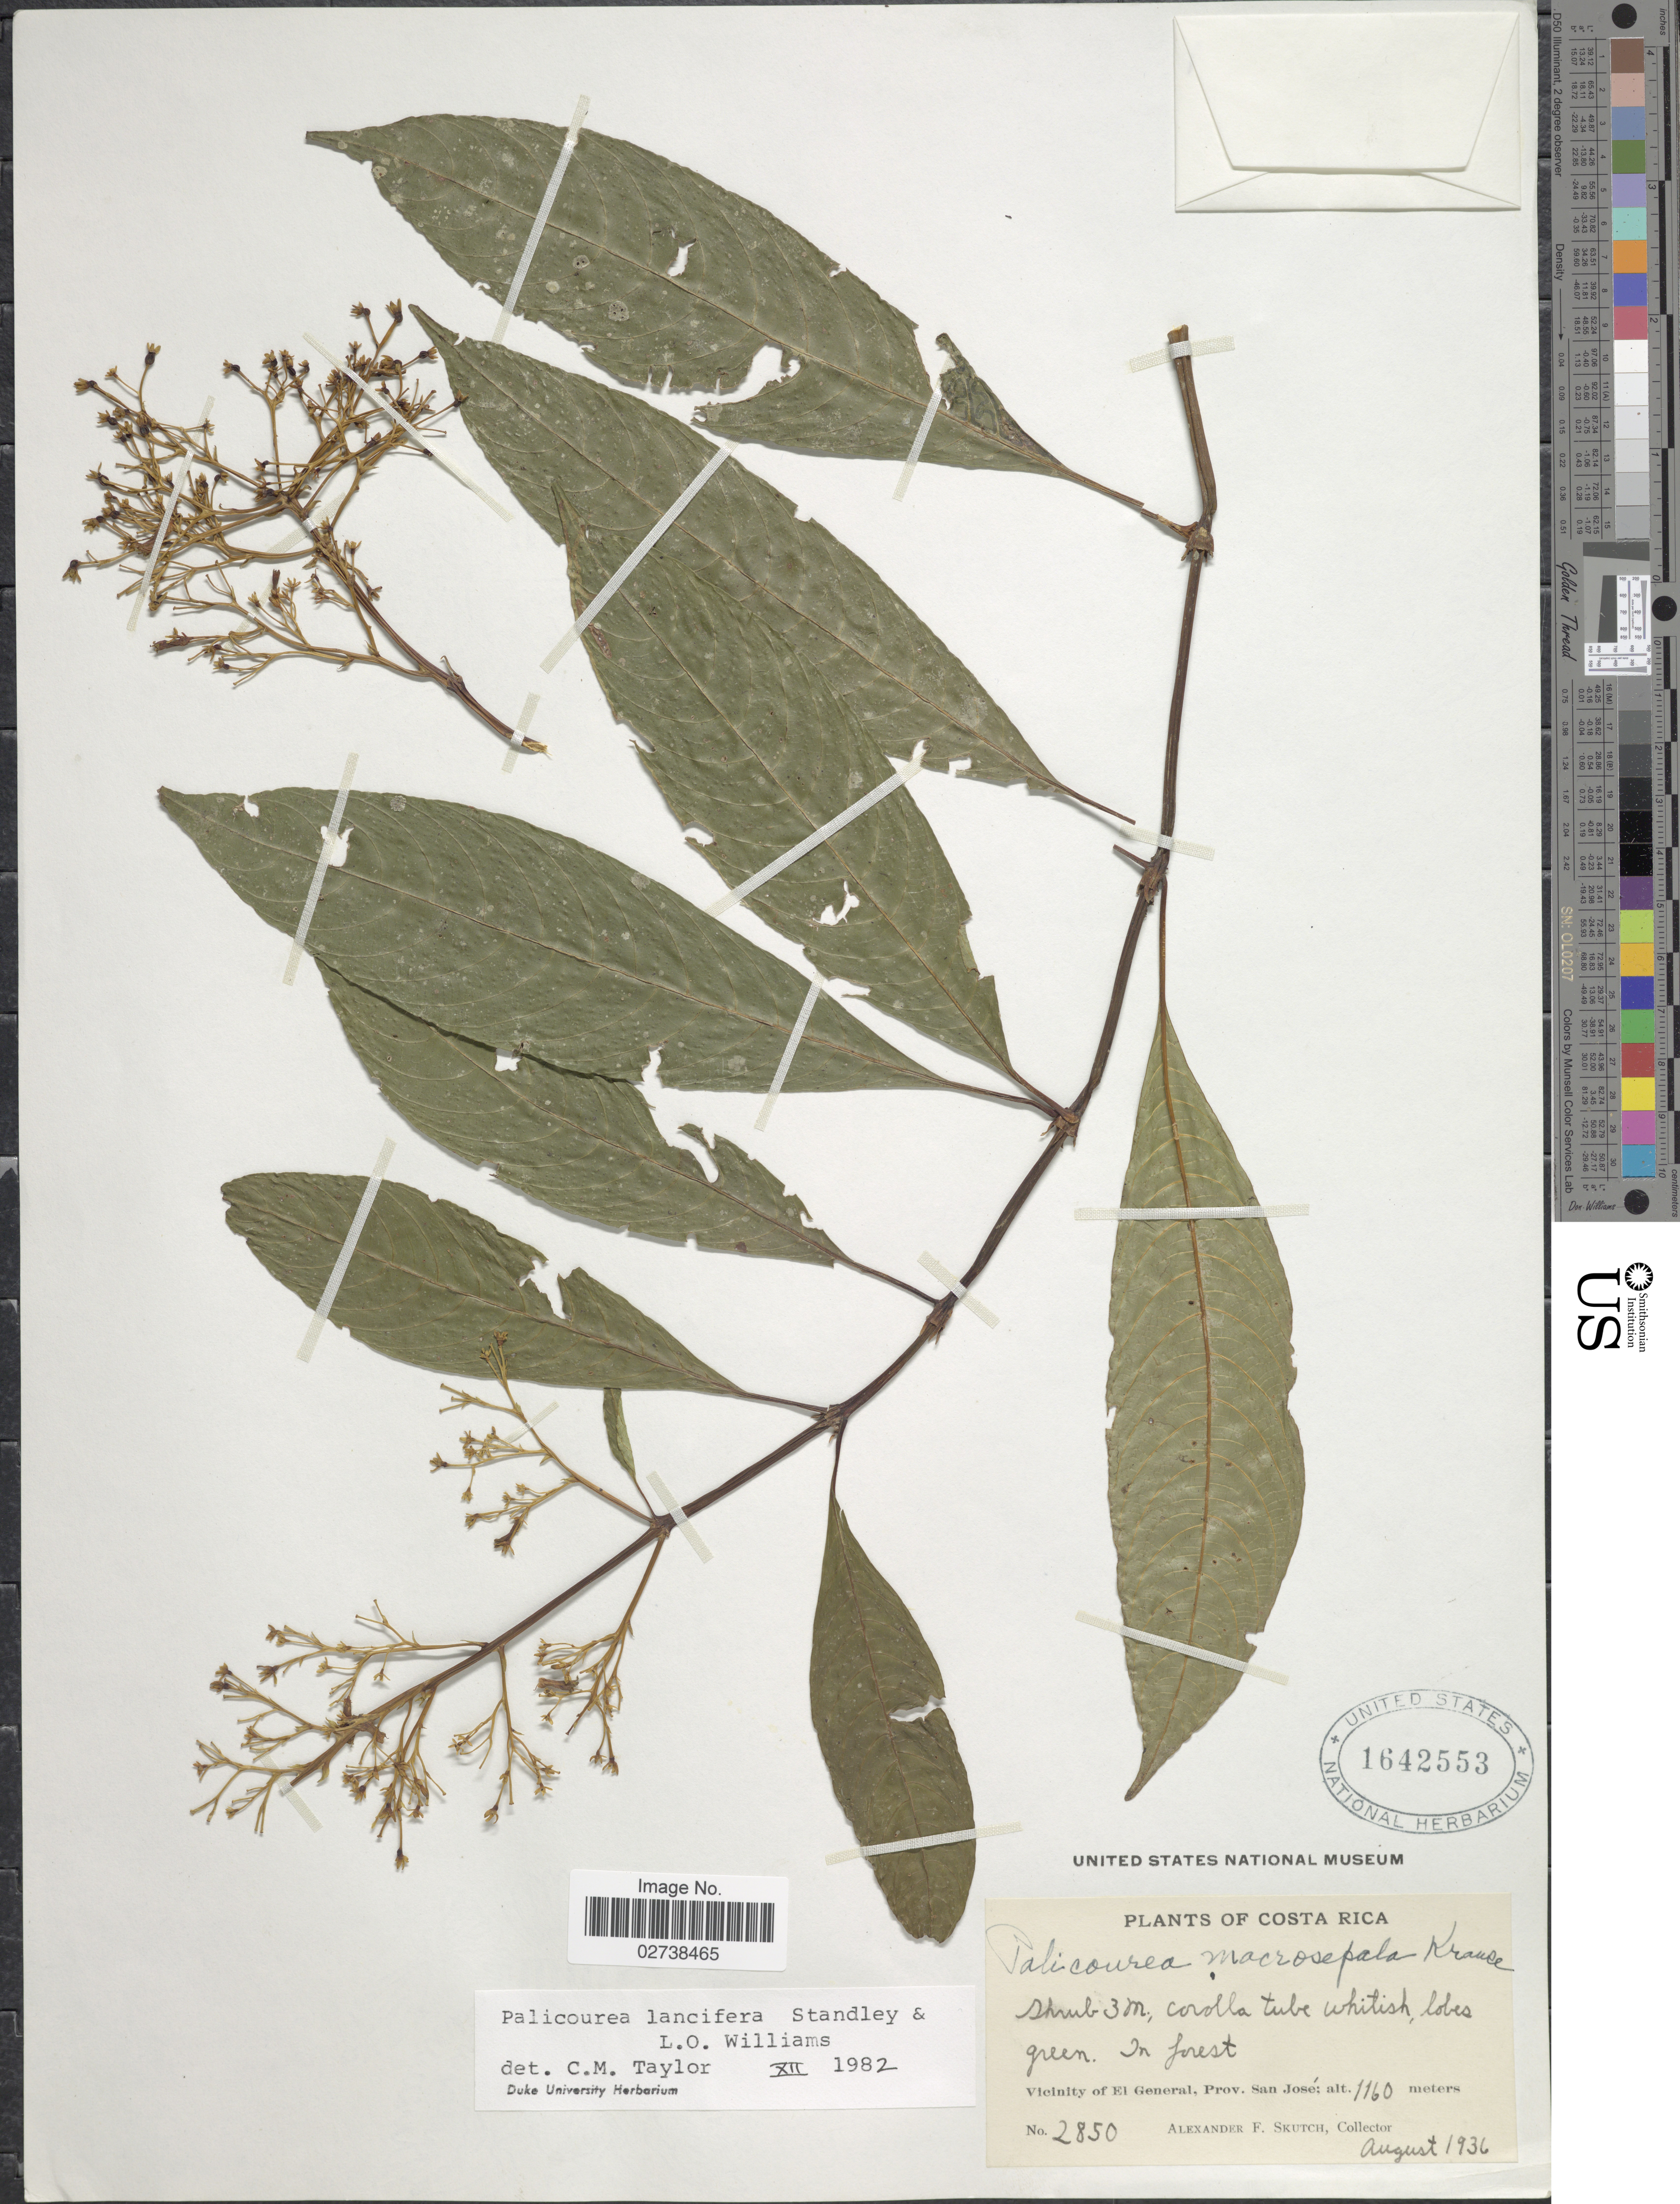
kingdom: Plantae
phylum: Tracheophyta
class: Magnoliopsida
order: Gentianales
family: Rubiaceae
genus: Palicourea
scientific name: Palicourea lancifera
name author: Standl. & L.O. Williams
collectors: A. F. Skutch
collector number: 2850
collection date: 1936-08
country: Costa Rica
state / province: San José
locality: Vicinity of El General, Prov. San Jose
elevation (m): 1160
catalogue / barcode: US 1642553